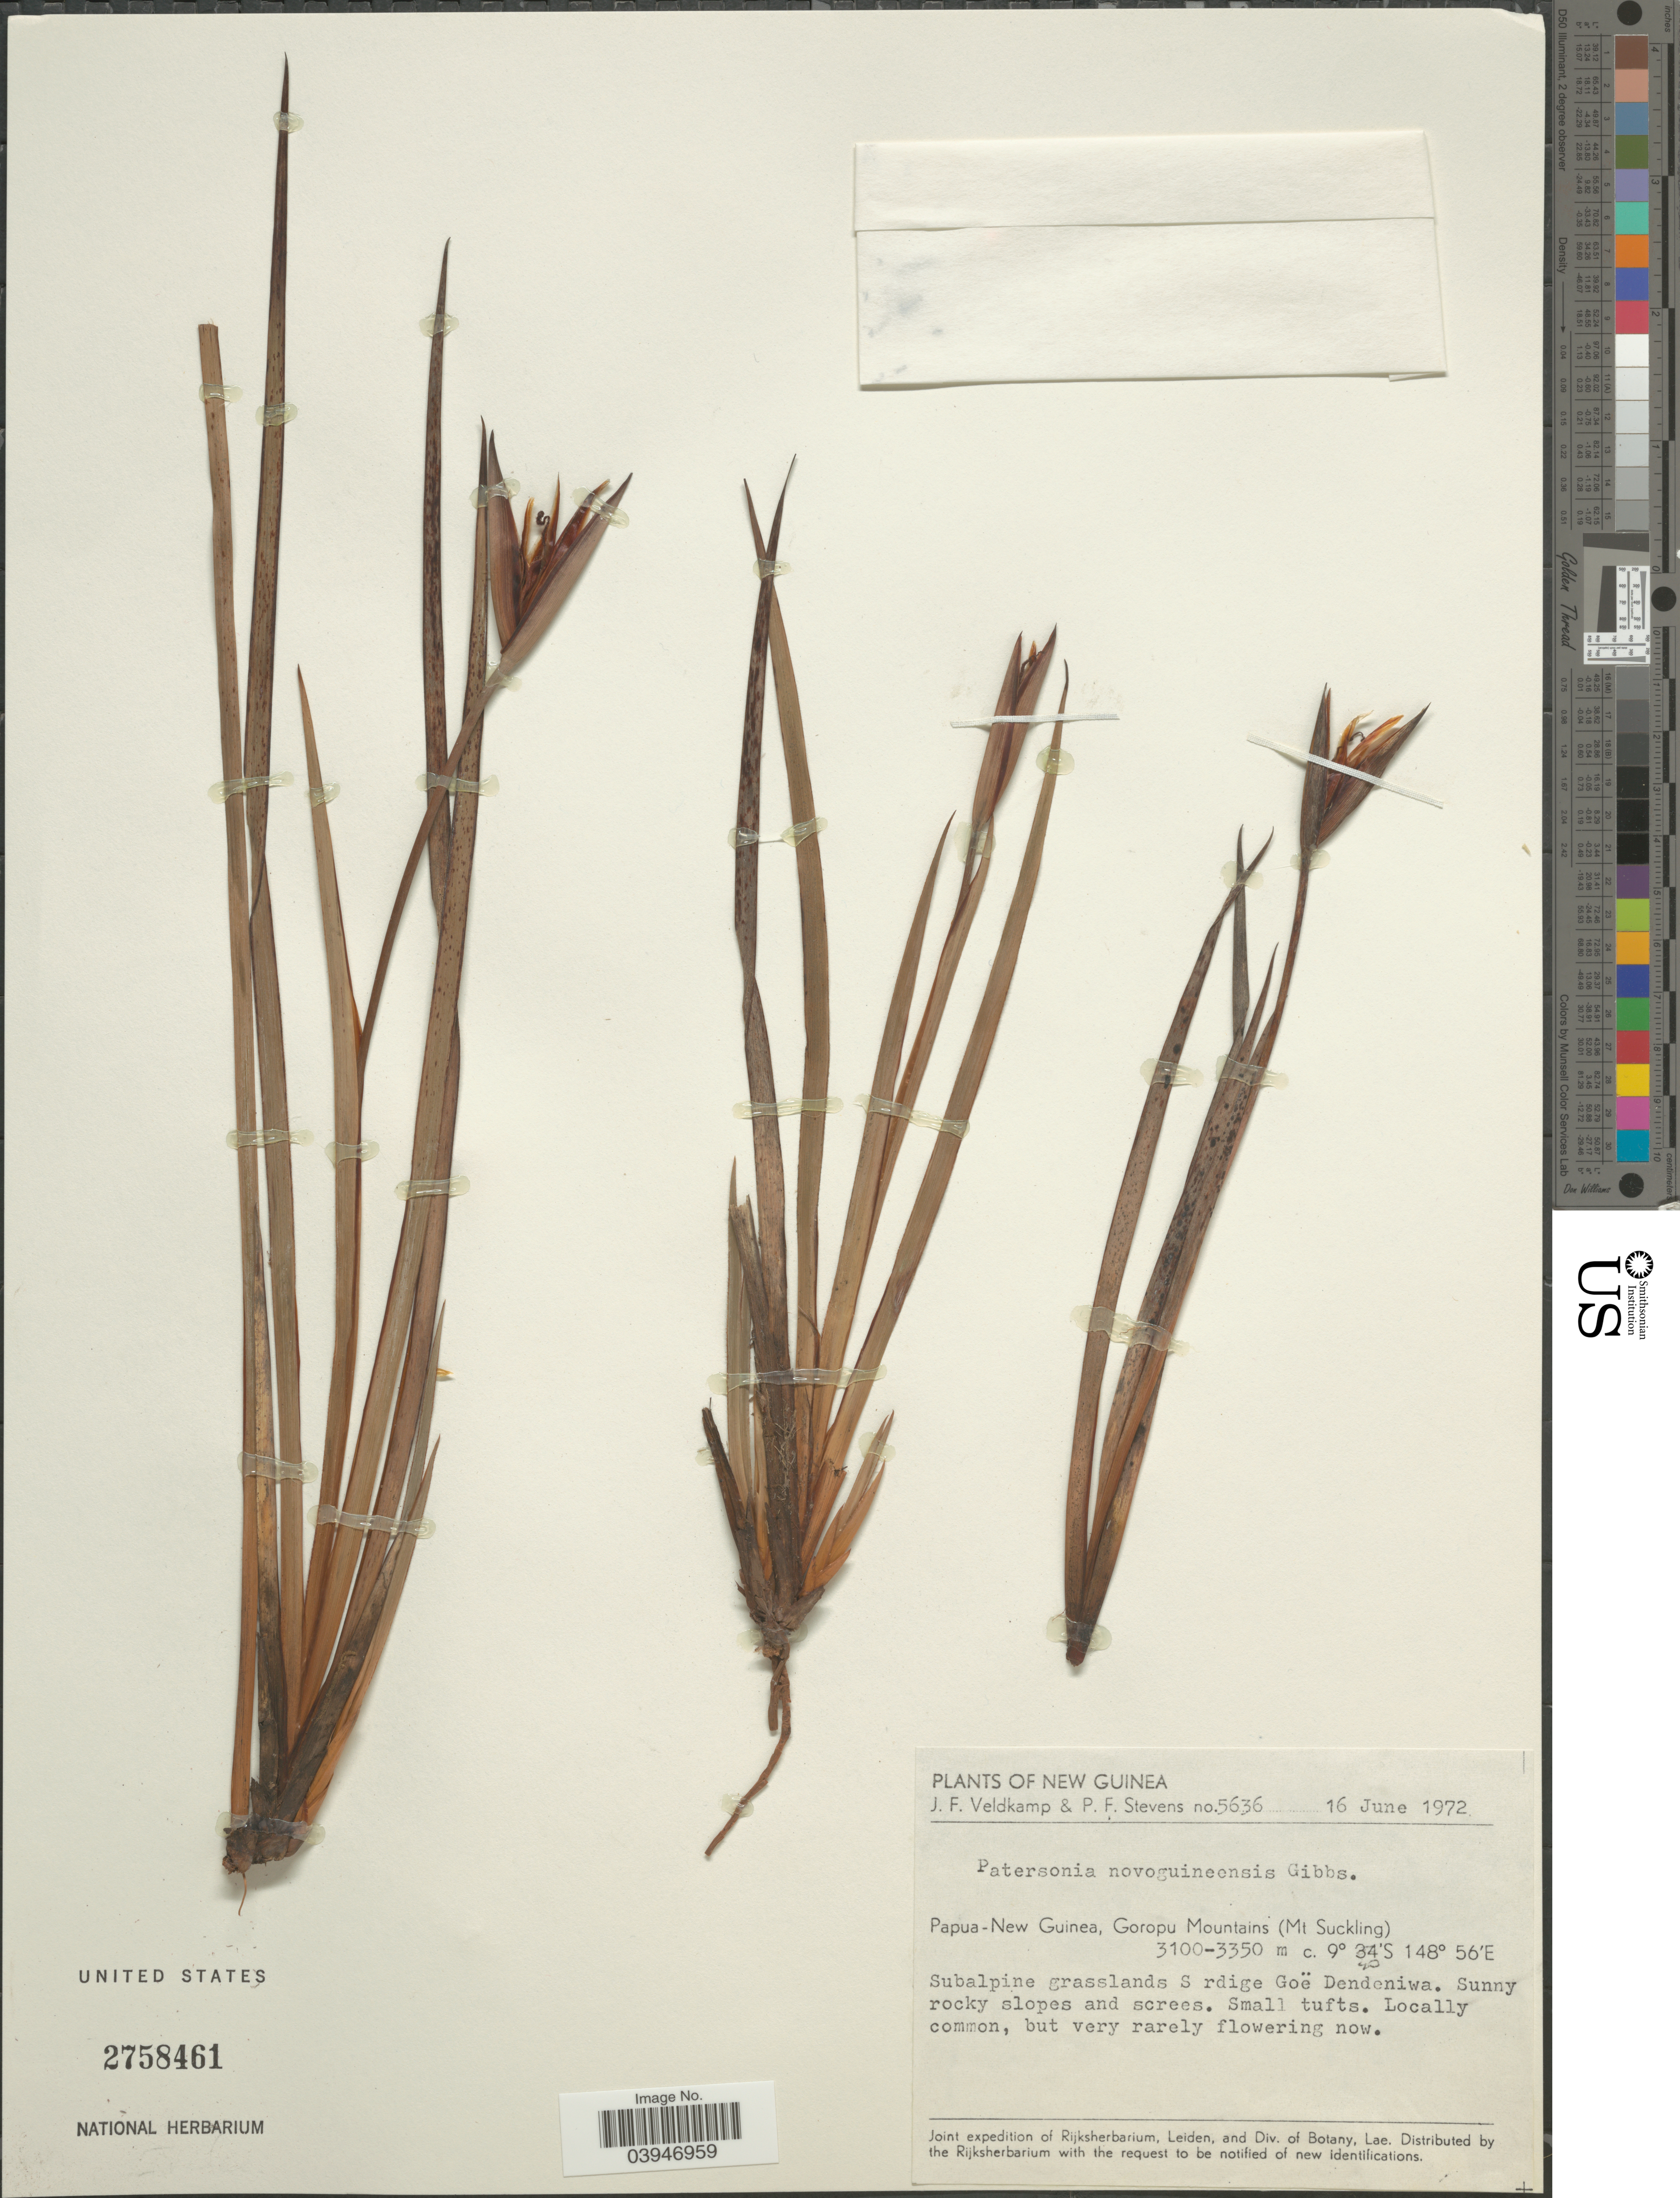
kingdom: Plantae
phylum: Tracheophyta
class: Liliopsida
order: Asparagales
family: Iridaceae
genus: Patersonia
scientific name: Patersonia novoguineensis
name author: Gibbs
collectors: J. F. Veldkamp & P. F. Stevens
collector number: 5636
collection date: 1972-06-16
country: Papua New Guinea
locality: New Guinea. Goropu Mountains (Mt. Suckling). Subalpine grasslands S rdige Goë Dendeniwa.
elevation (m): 3100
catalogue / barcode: US 2758461